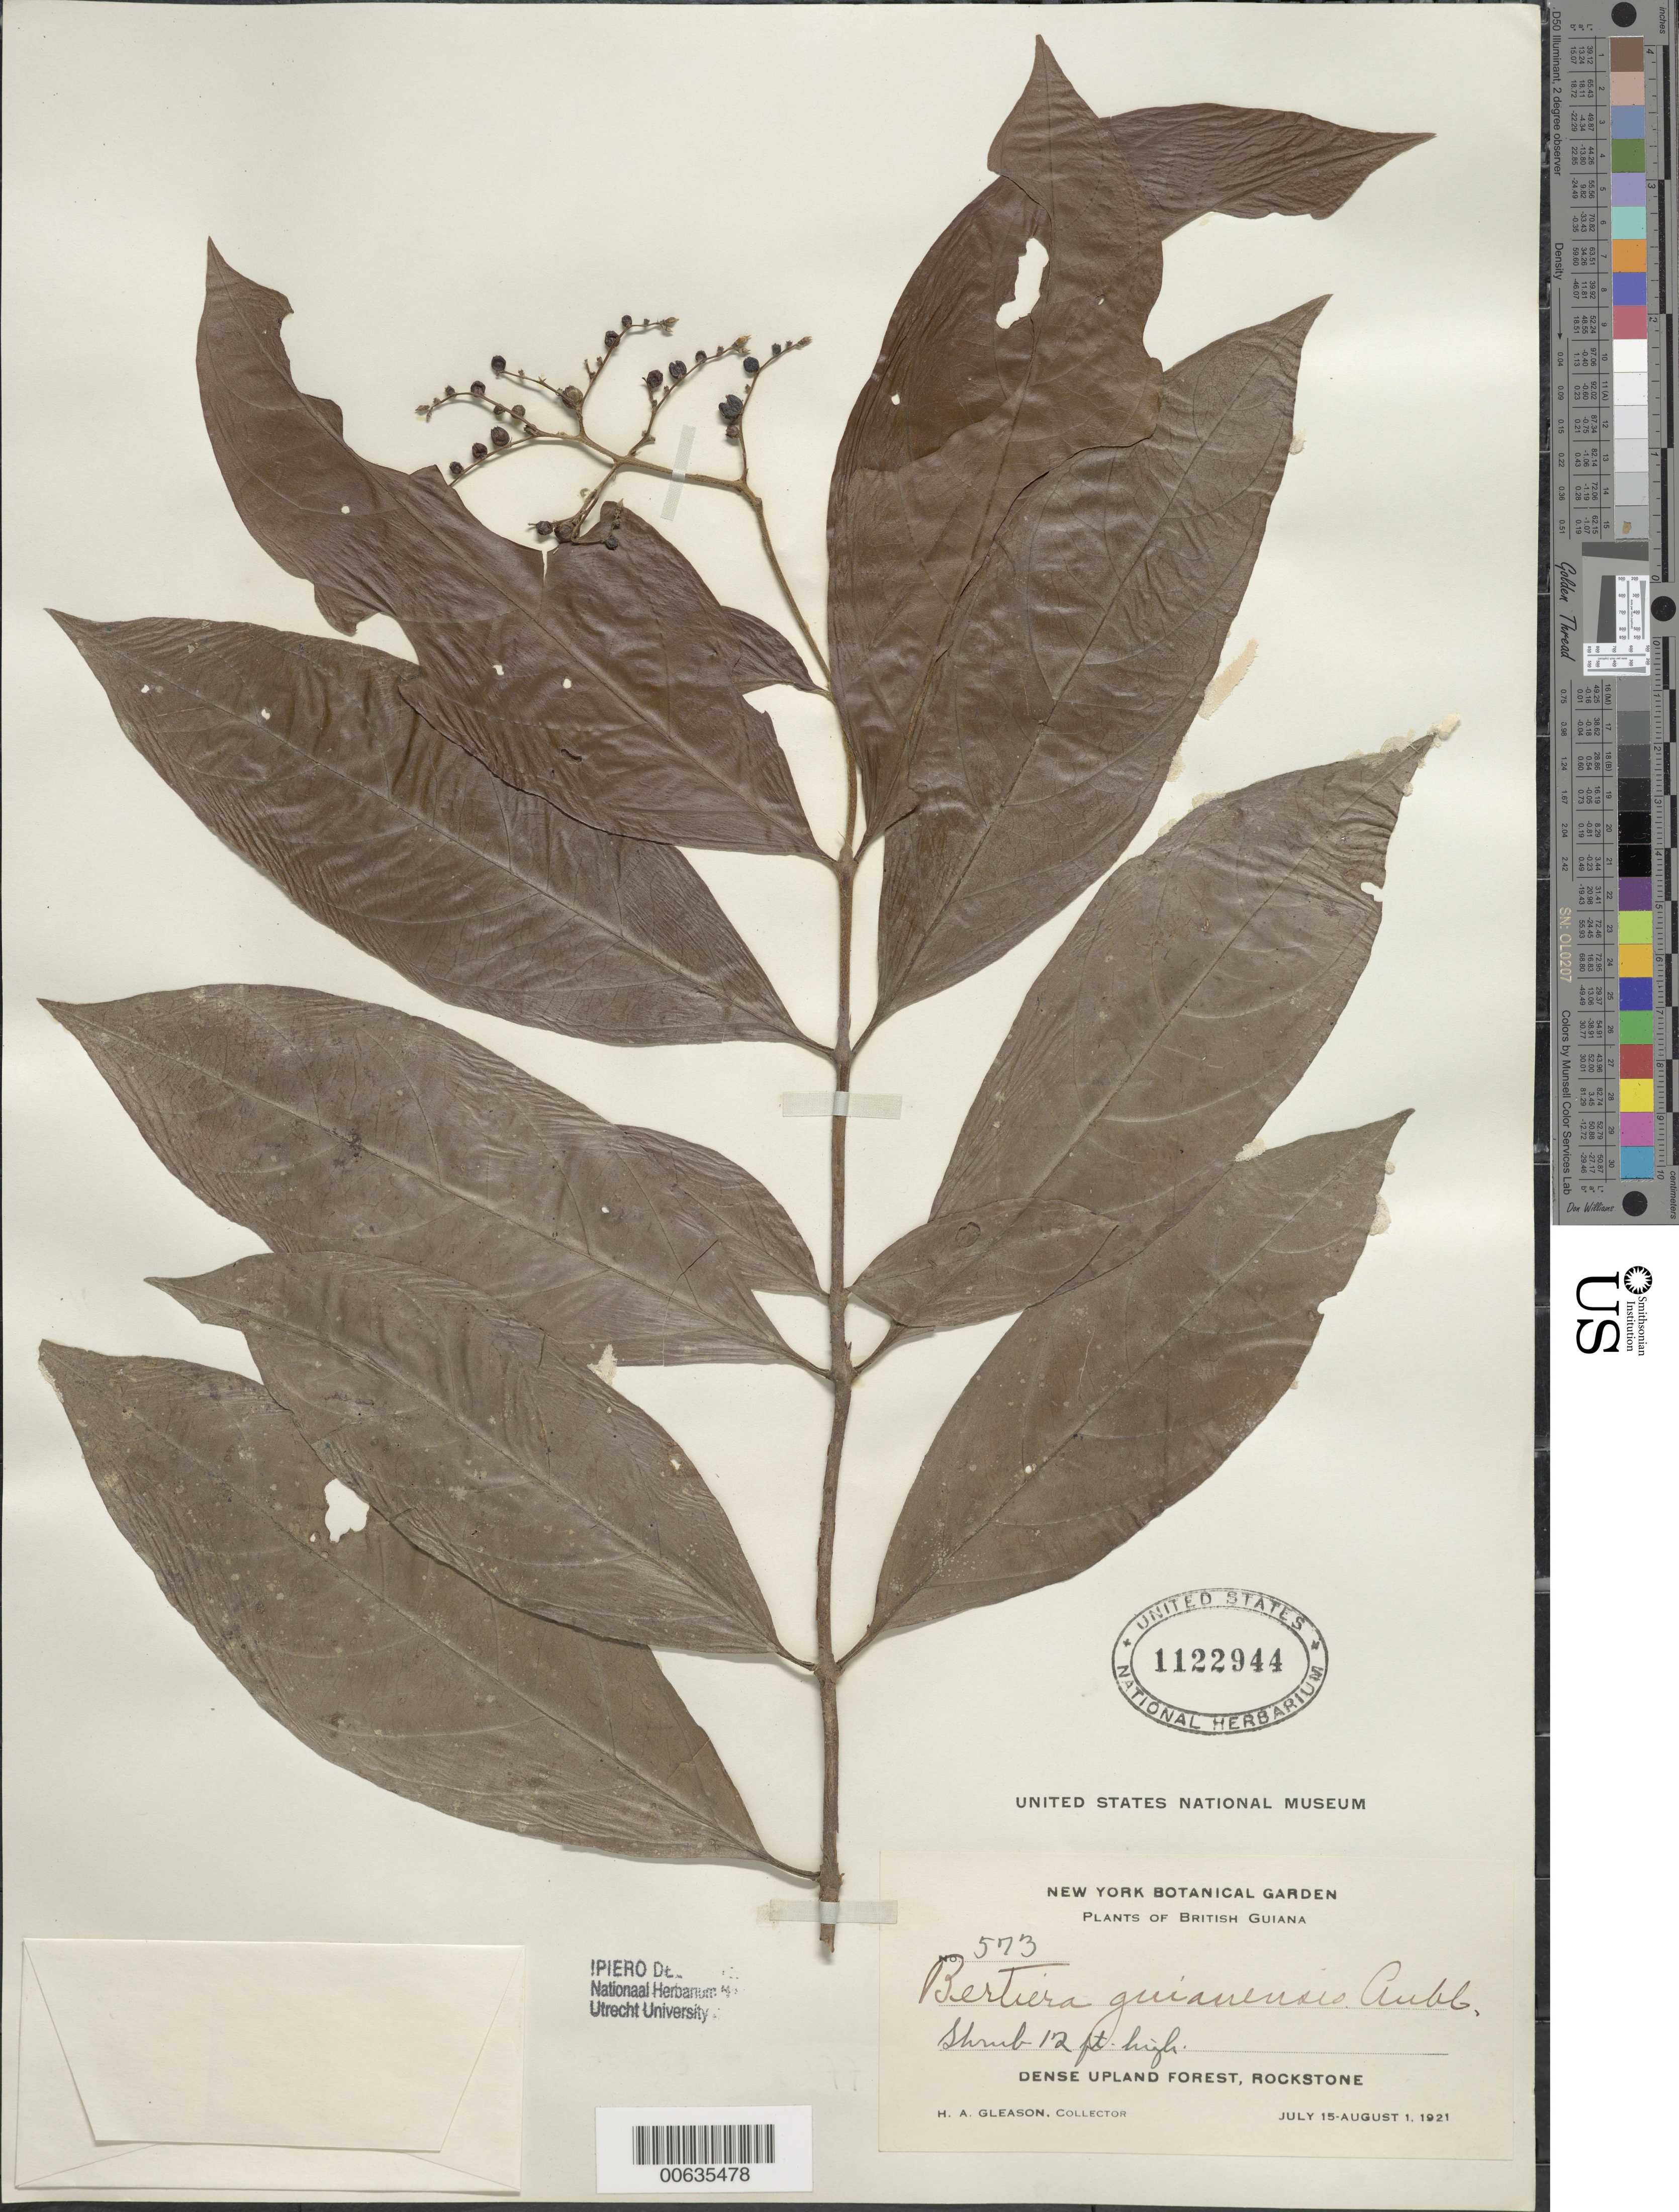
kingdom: Plantae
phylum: Tracheophyta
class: Magnoliopsida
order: Gentianales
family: Rubiaceae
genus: Bertiera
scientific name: Bertiera guianensis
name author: Aubl.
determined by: Delprete, P. G., Herb. de Guyane Cay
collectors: H. A. Gleason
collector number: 573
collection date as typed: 15-Jul-21 to 1-Aug-21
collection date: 1921-07-15/1921-08-01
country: Guyana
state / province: U. Demerara-Berbice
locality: Rockstone, in and about the village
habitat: Dense upland forest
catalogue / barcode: US 1122944